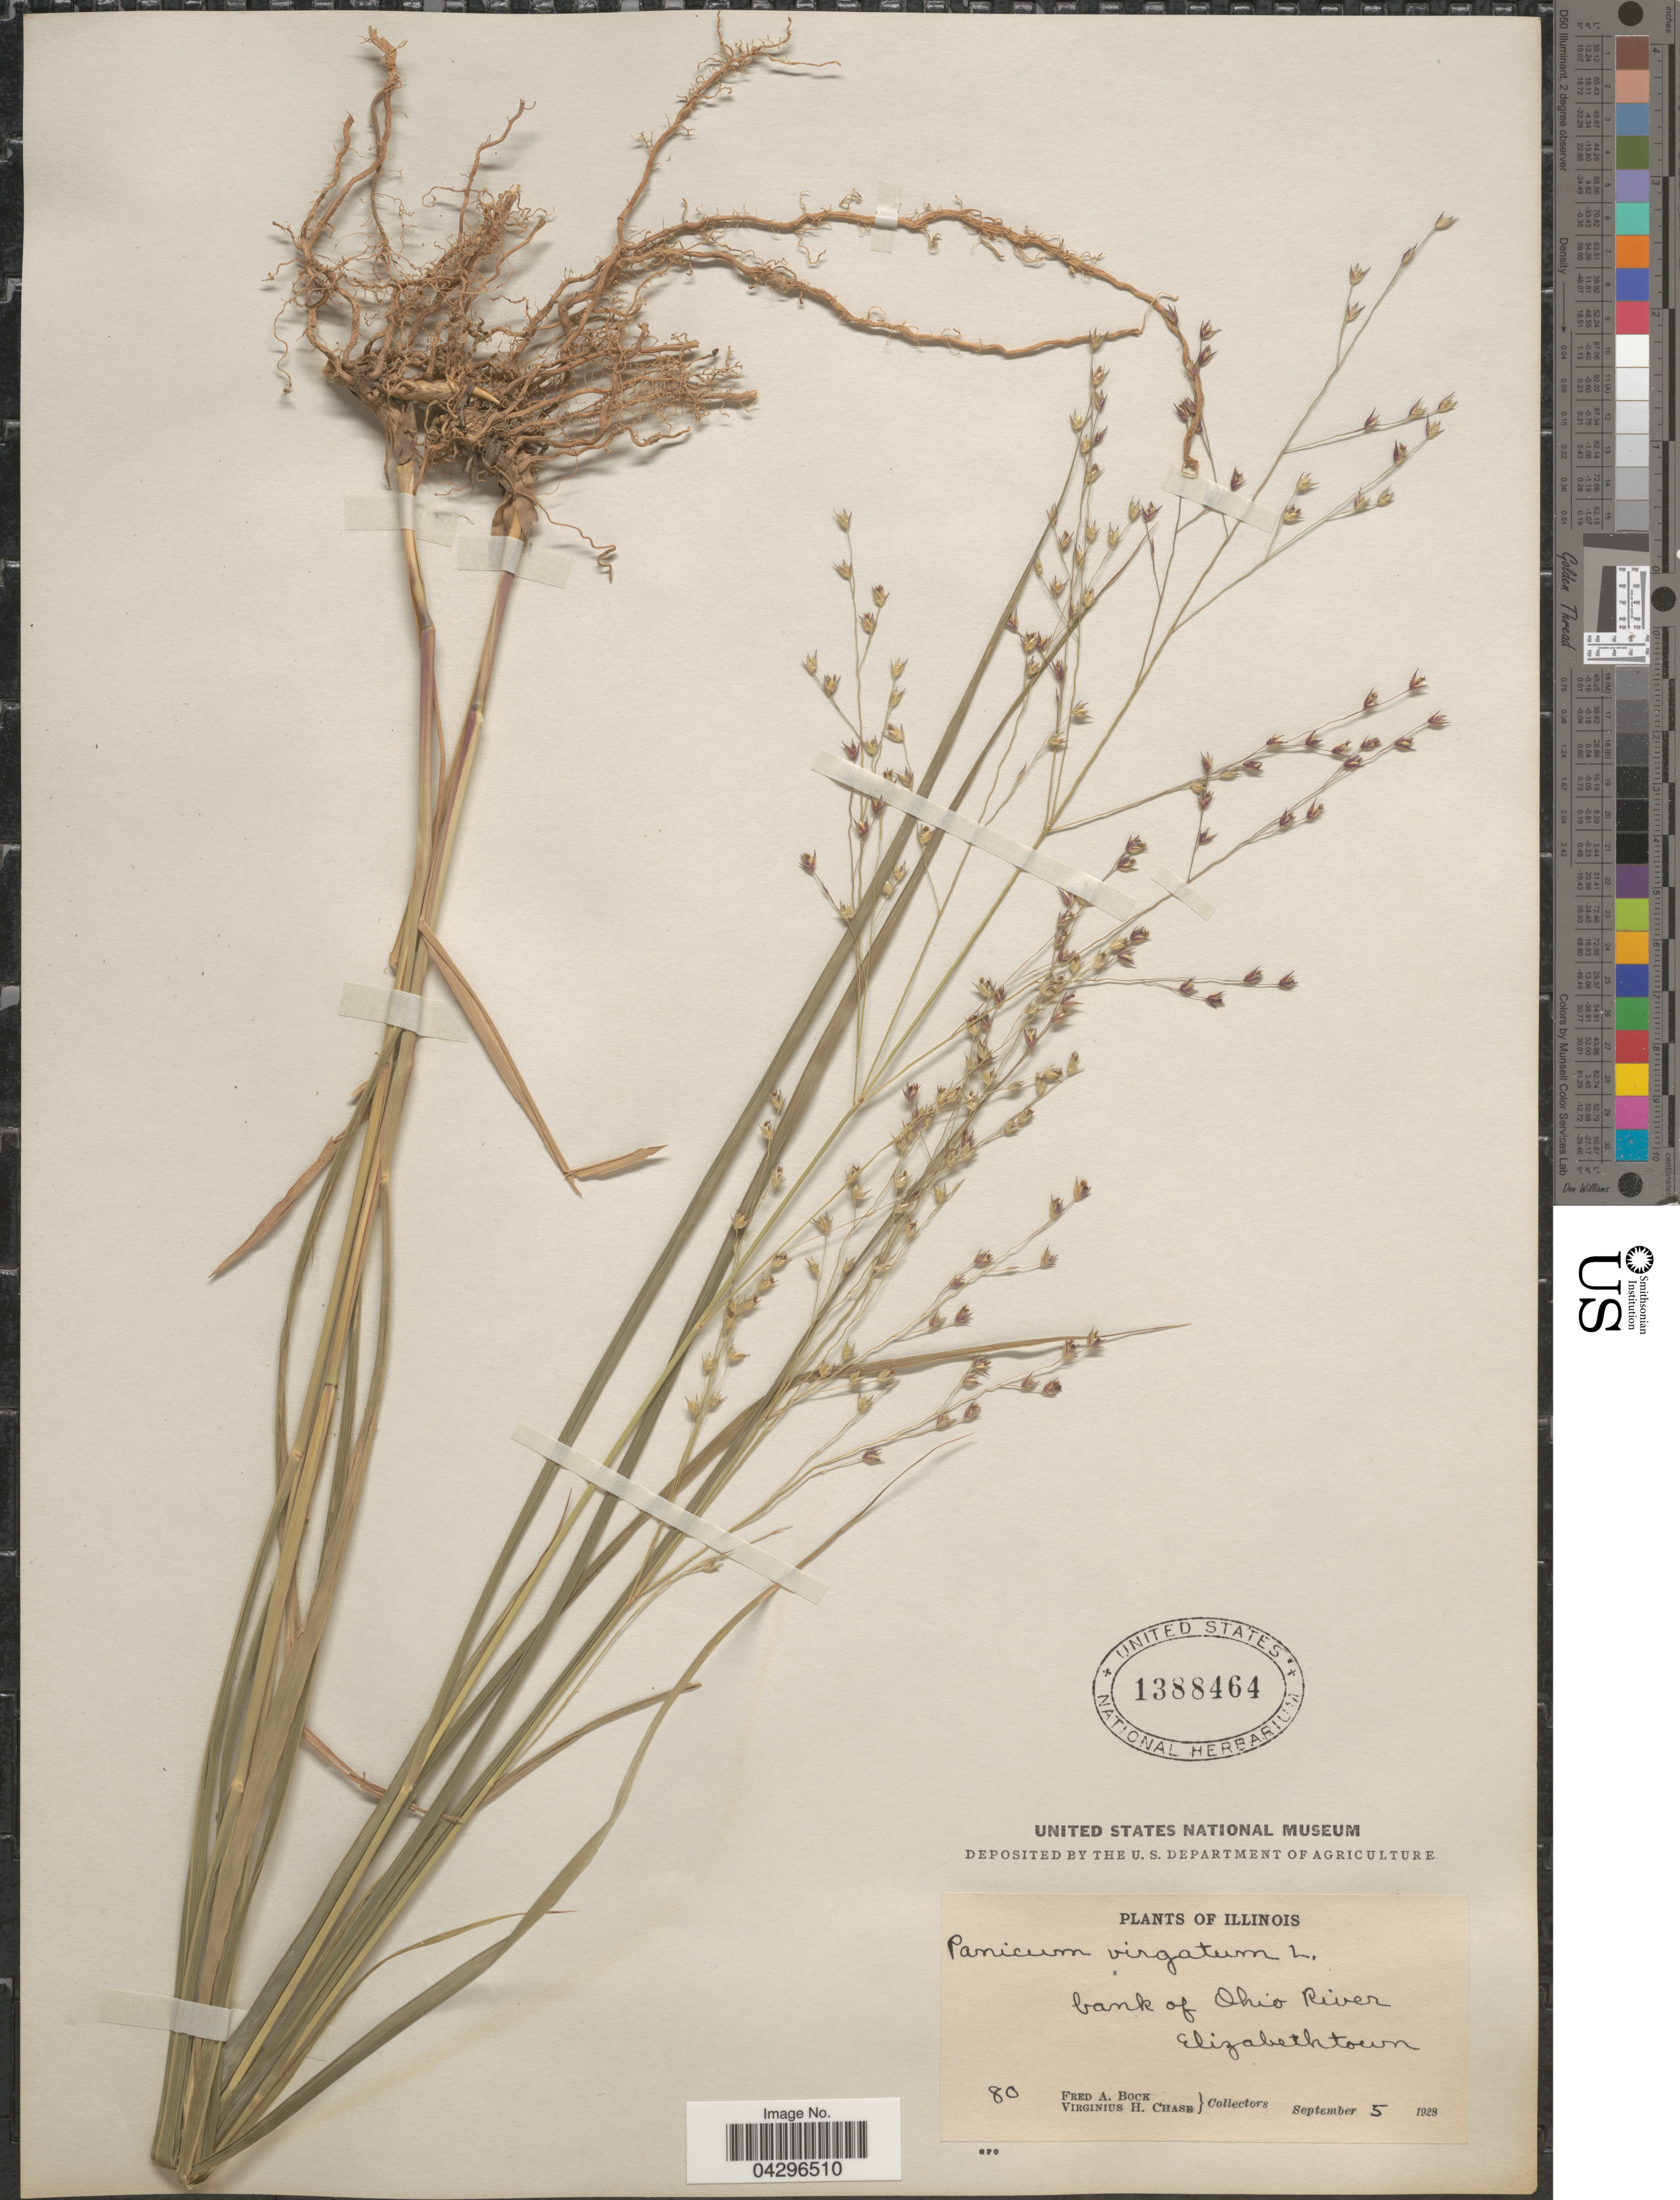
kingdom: Plantae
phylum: Tracheophyta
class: Liliopsida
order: Poales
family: Poaceae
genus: Panicum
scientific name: Panicum virgatum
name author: L.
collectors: F. Bock & V. H. Chase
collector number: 80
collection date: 1928-09-05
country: United States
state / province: Illinois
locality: Bank of Ohio River. Elizabethtown.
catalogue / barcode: US 1388464